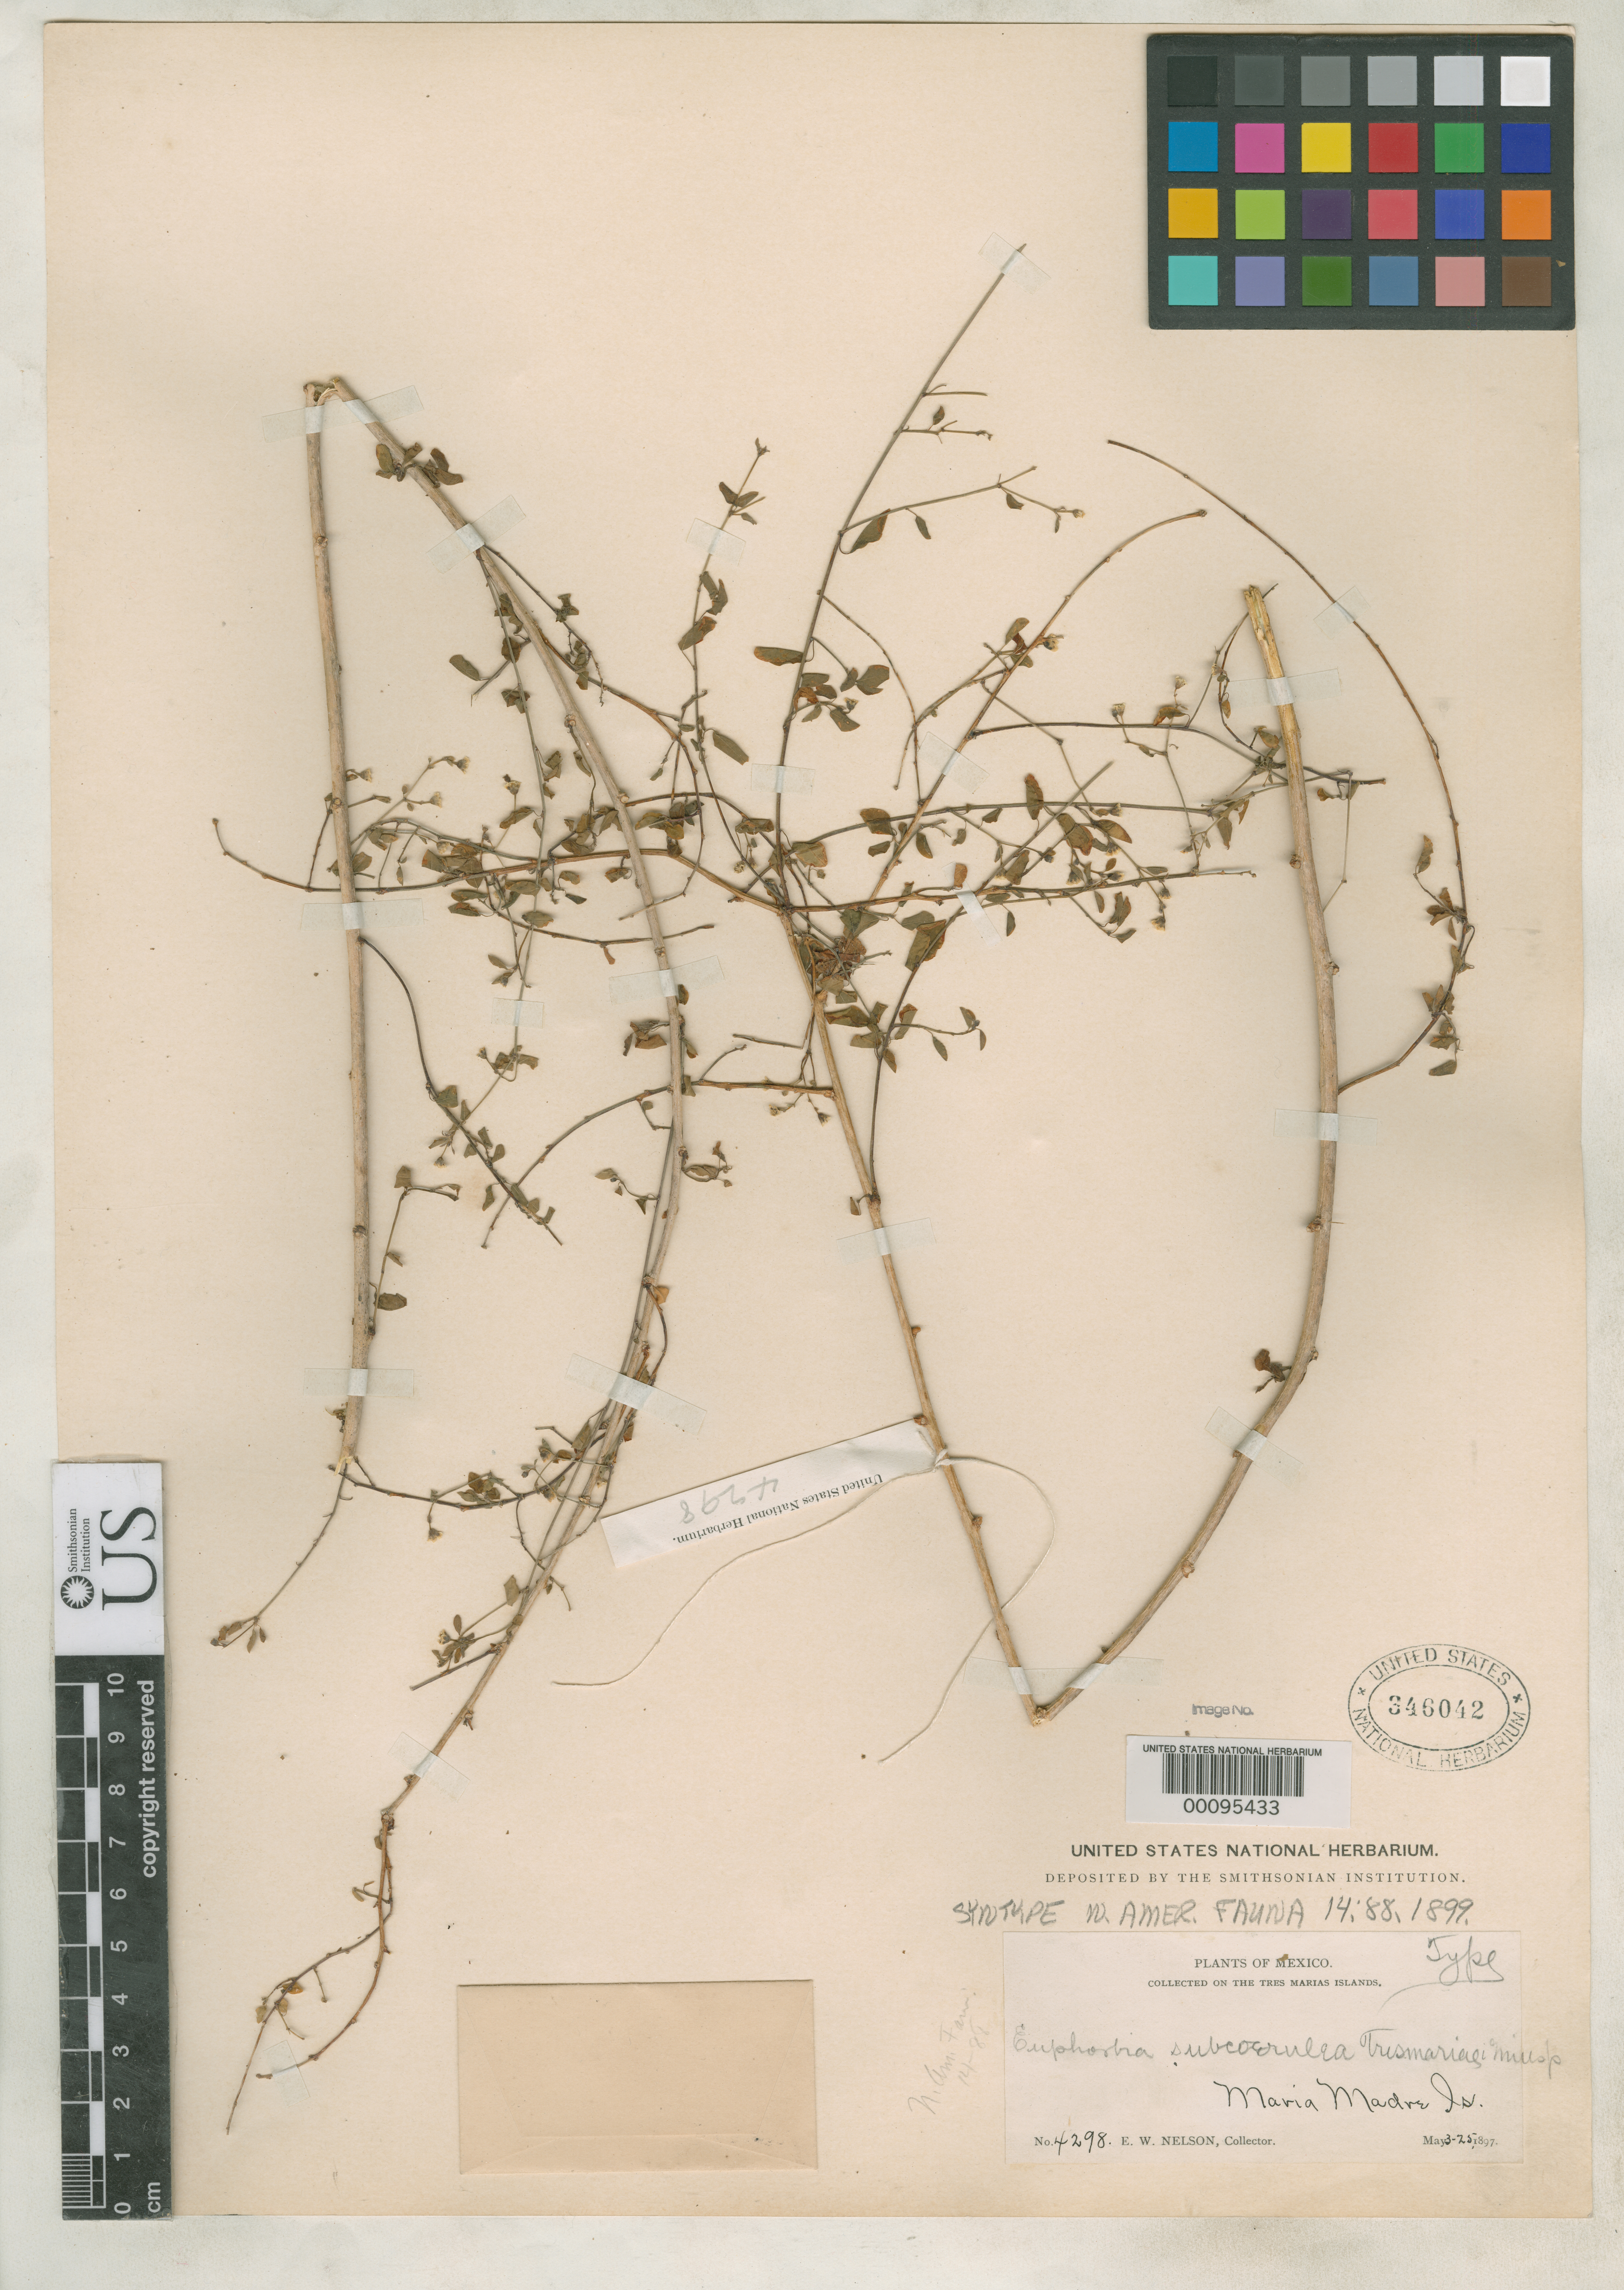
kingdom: Plantae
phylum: Tracheophyta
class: Magnoliopsida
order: Malpighiales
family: Euphorbiaceae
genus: Euphorbia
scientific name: Euphorbia subcaerulea var. tresmariae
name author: Millsp.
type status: Syntype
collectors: E. W. Nelson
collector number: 4298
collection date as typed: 03 May 1897 to 25 May 1897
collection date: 1897-05-03/1897-05-25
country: Mexico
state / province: Nayarit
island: Maria Madre Island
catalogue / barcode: US 346042